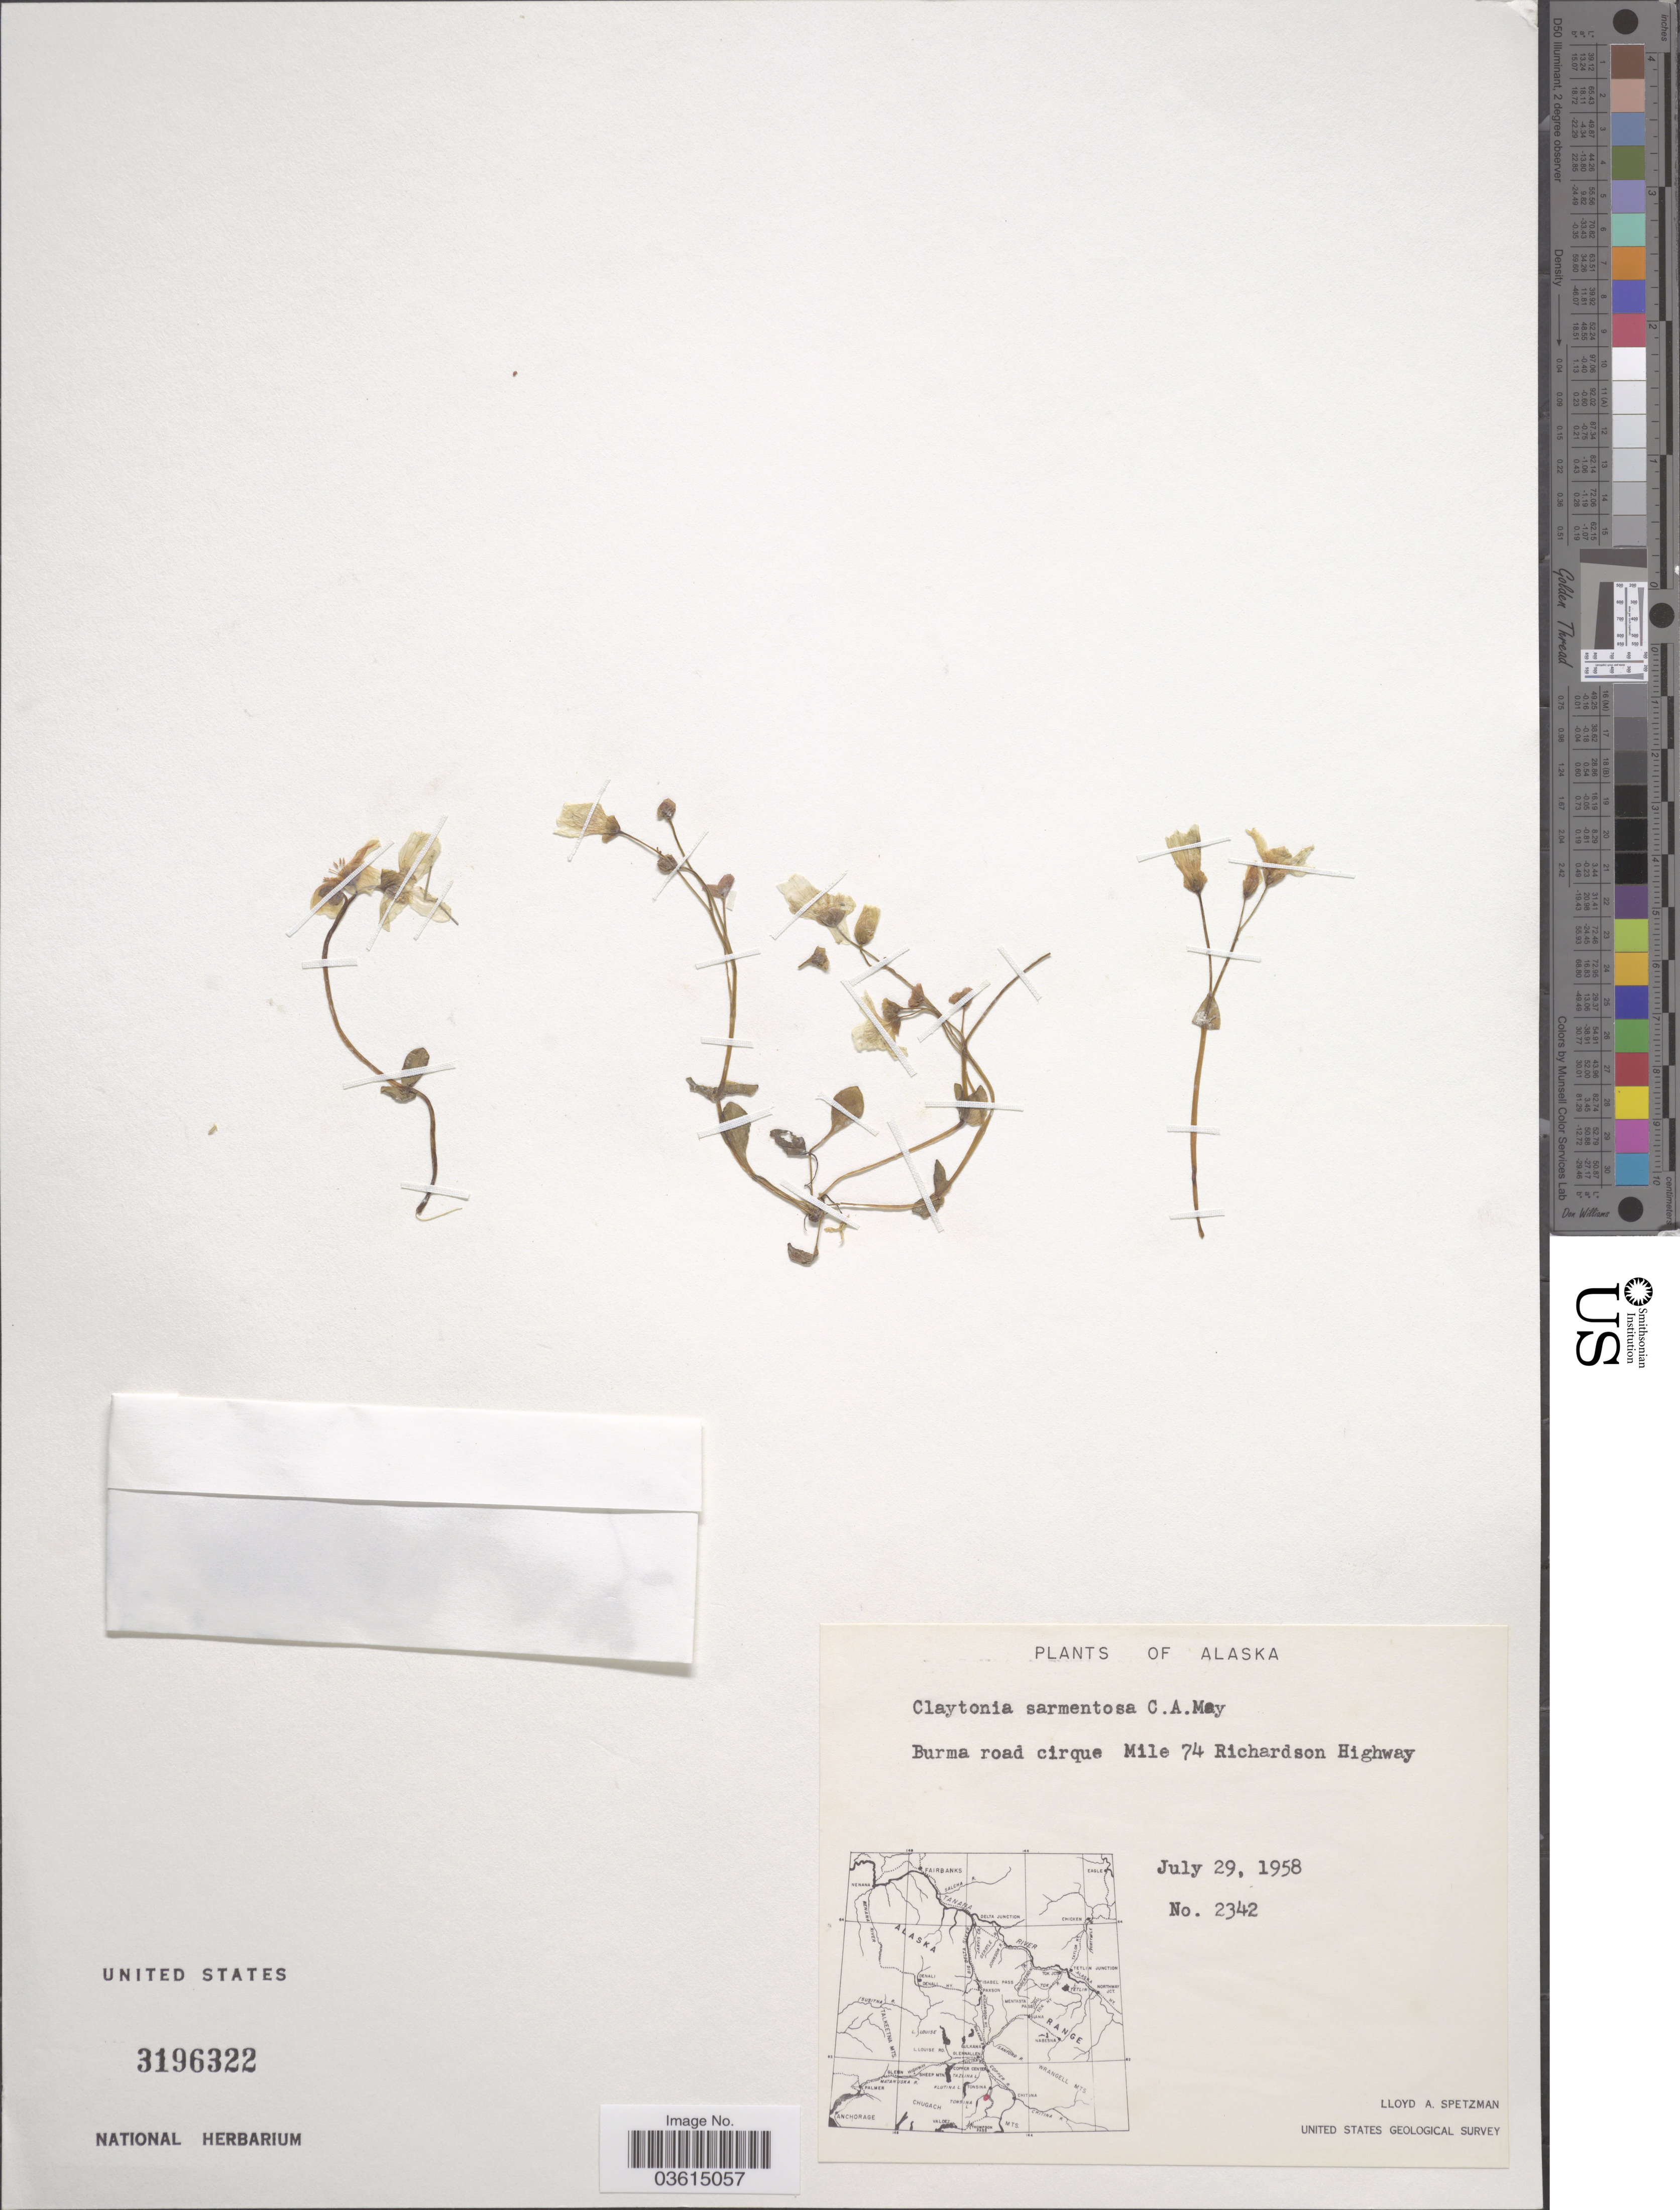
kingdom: Plantae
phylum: Tracheophyta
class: Magnoliopsida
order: Caryophyllales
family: Montiaceae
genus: Claytonia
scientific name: Claytonia sarmentosa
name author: C.A. Mey.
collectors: L. Spetzman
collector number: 2342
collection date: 1958-07-29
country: United States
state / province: Alaska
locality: Burma road cirque Mile 74 Richardson Highway.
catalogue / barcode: US 3196322